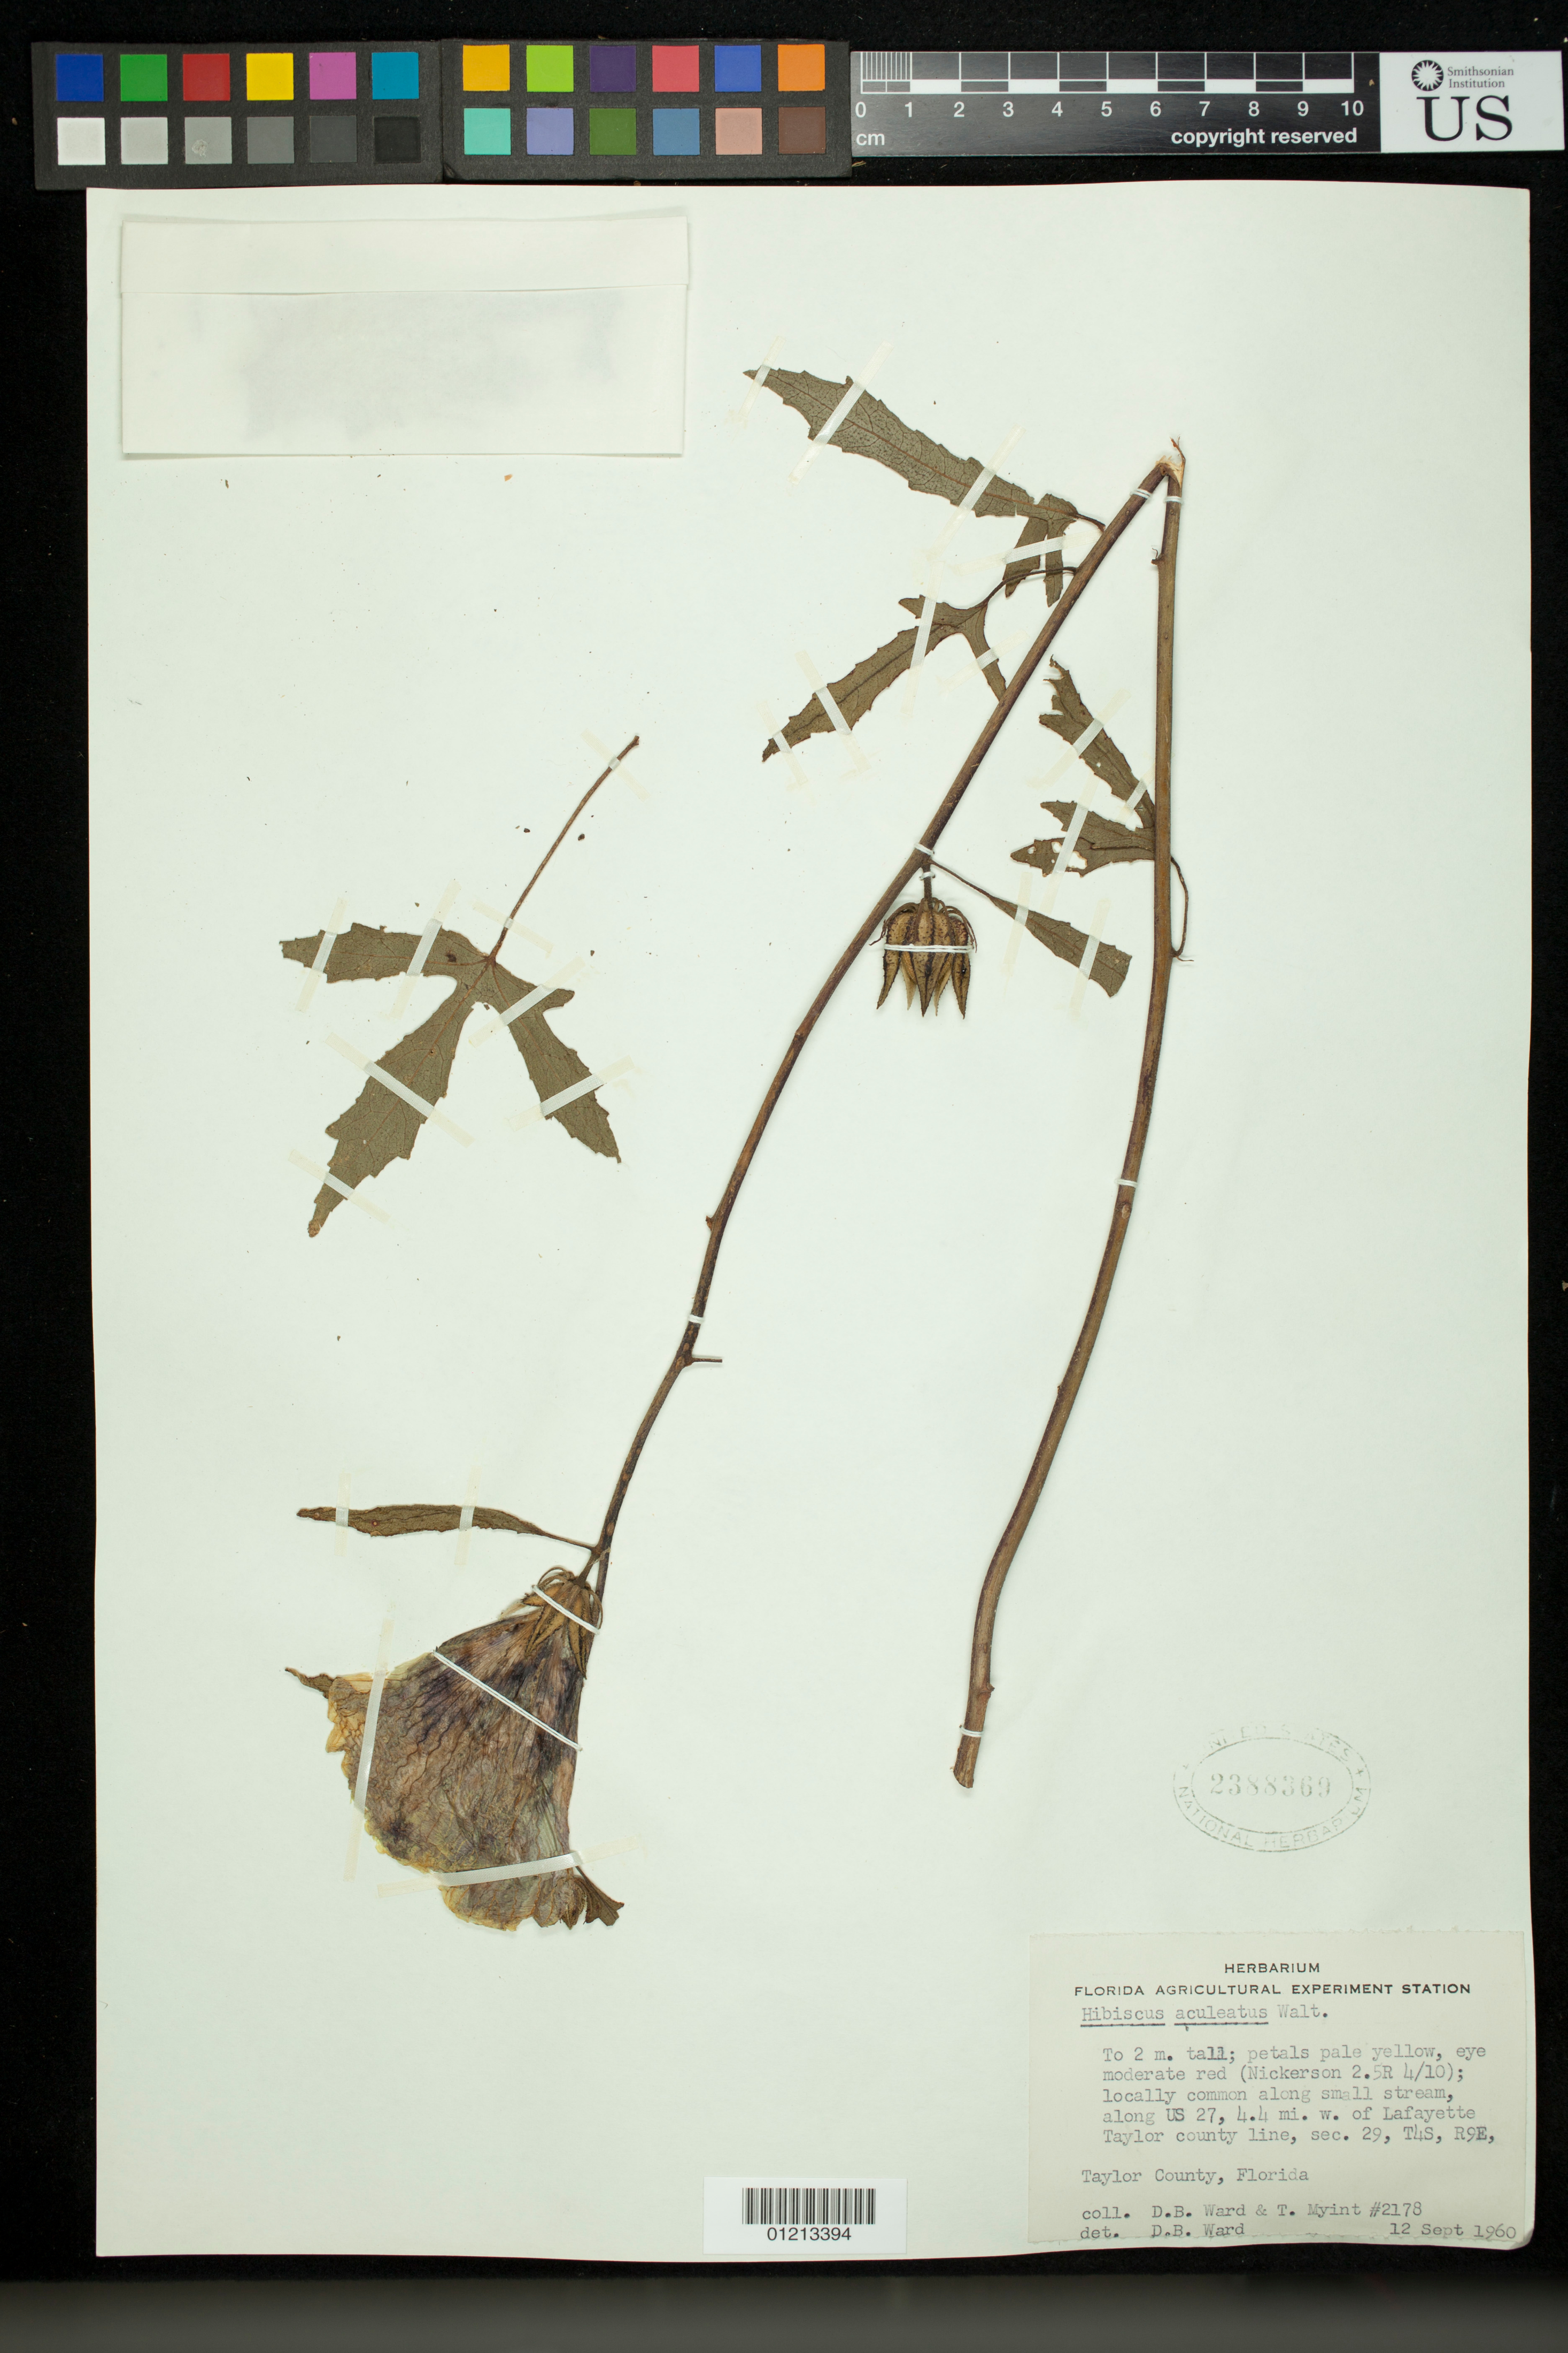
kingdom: Plantae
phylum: Tracheophyta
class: Magnoliopsida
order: Malvales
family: Malvaceae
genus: Sabdariffa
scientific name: Sabdariffa aculeata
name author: (Walter) M.M. Hanes & R.L. Barrett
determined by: Dorr, Laurence J., Curator (BOT), Smithsonian Institution - National Museum of Natural History (UNITED STATES)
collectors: D. B. Ward & T. Myint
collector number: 2178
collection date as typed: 09 Dec 1960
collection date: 1960-12-09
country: United States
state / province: Florida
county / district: Taylor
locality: Taylor County: along US 27, 4.4 mi. w. of Lafayette, Taylor county line, sec. 29, T4S, R9E.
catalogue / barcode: US 2388369